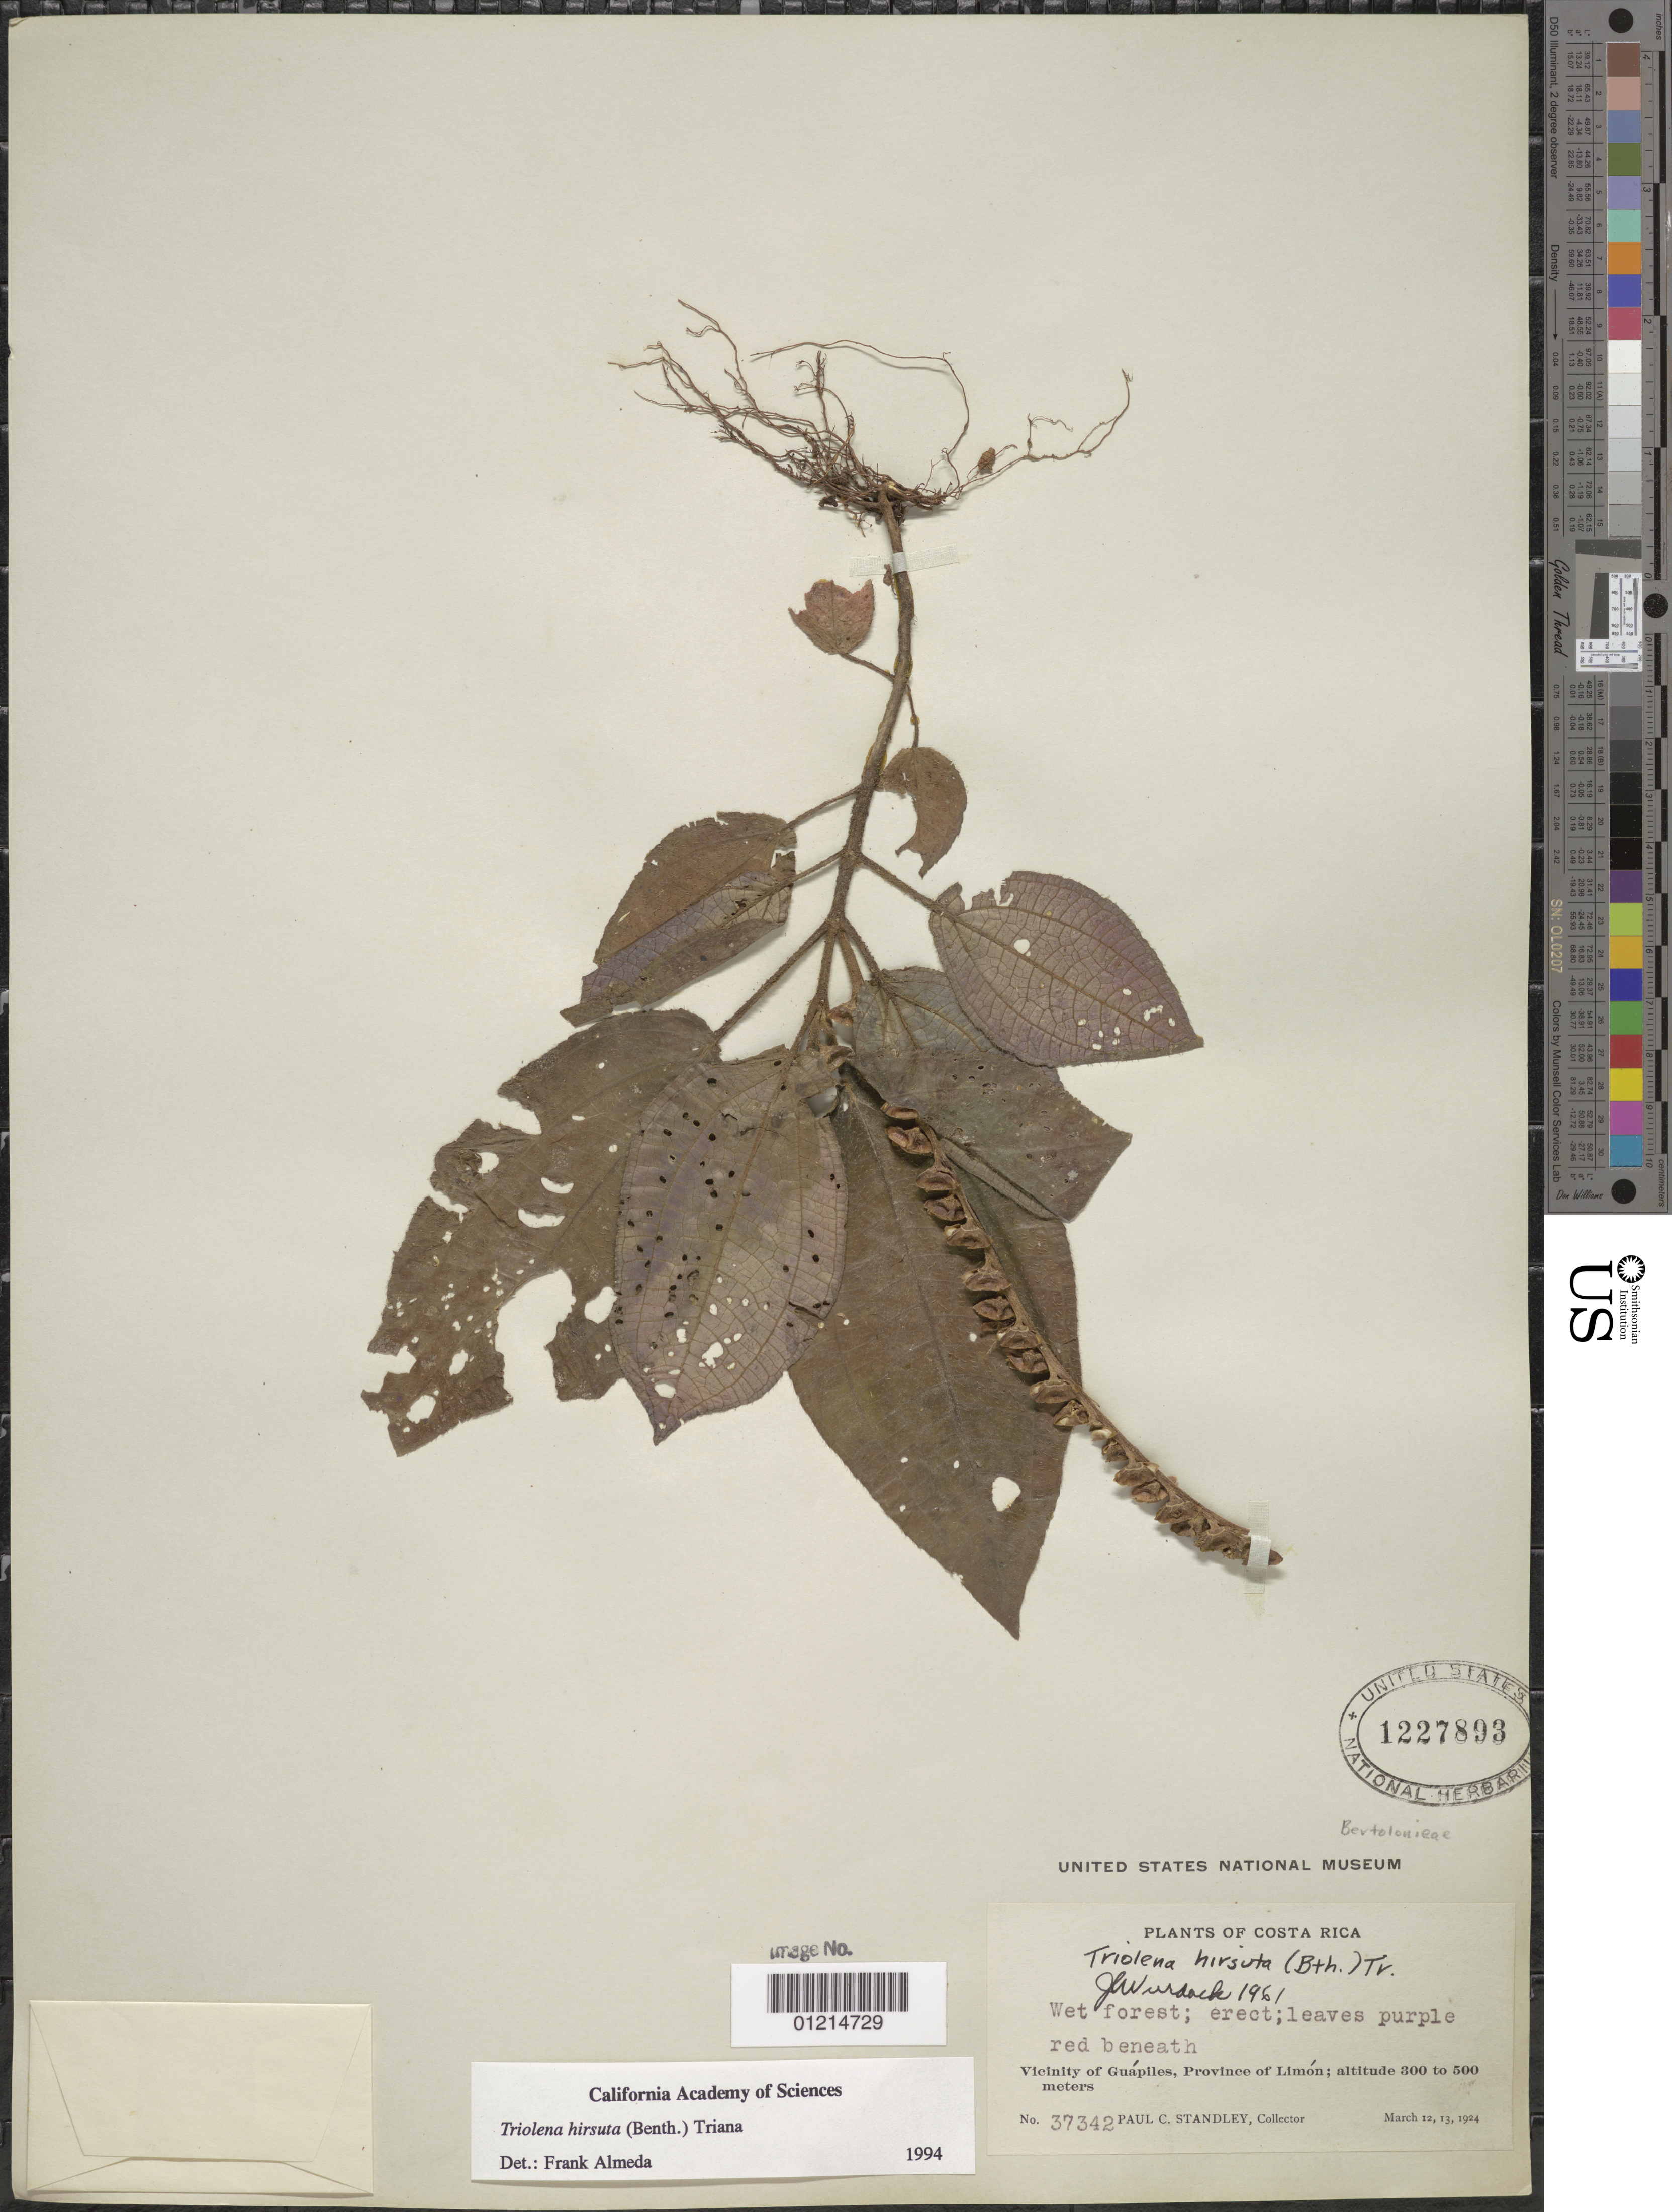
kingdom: Plantae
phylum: Tracheophyta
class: Magnoliopsida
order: Myrtales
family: Melastomataceae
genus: Triolena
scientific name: Triolena hirsuta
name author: (Benth.) Triana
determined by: Almeda, F.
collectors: P. C. Standley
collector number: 37342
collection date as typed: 12 Mar 1924 and 13 Mar 1924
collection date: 1924-03-12,1924-03-13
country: Costa Rica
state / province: Limón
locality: Vicinity of Guápiles, Province of Limón.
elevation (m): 300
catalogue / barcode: US 1227893